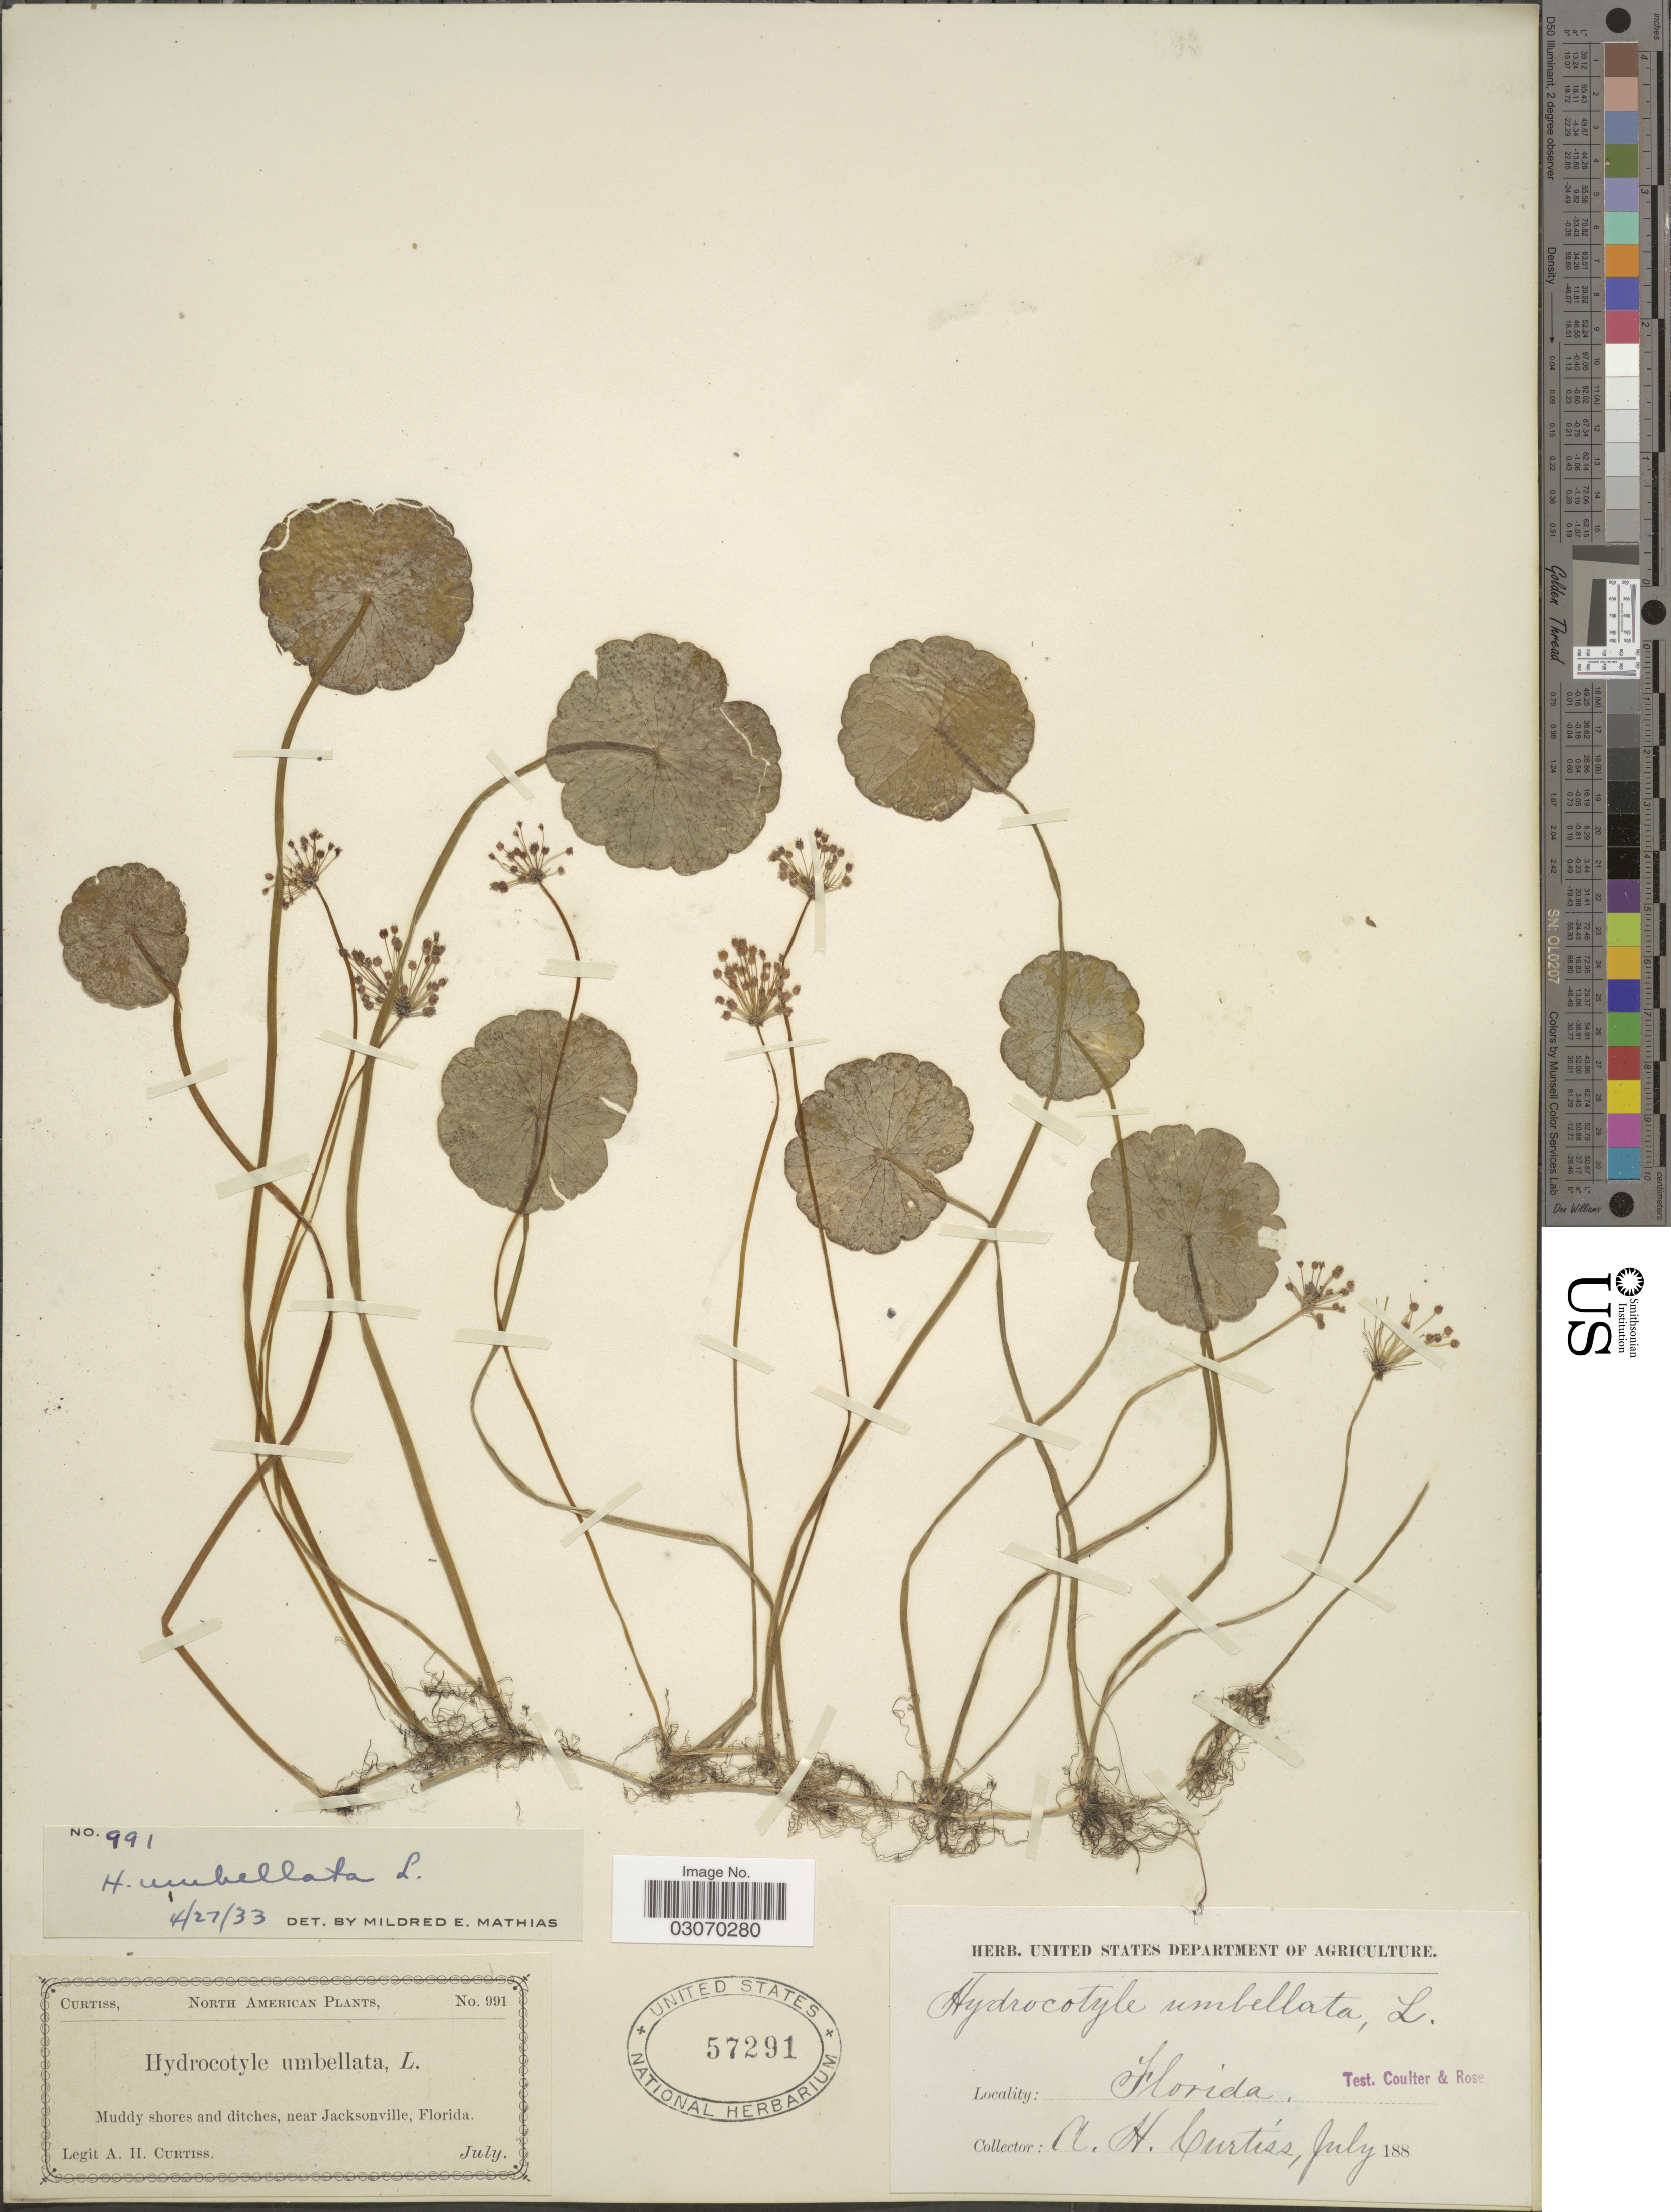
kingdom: Plantae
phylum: Tracheophyta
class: Magnoliopsida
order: Apiales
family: Araliaceae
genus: Hydrocotyle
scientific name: Hydrocotyle umbellata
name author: L.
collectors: A. H. Curtiss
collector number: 991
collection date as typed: July 188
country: United States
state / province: Florida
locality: Near Jacksonville.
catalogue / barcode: US 57291